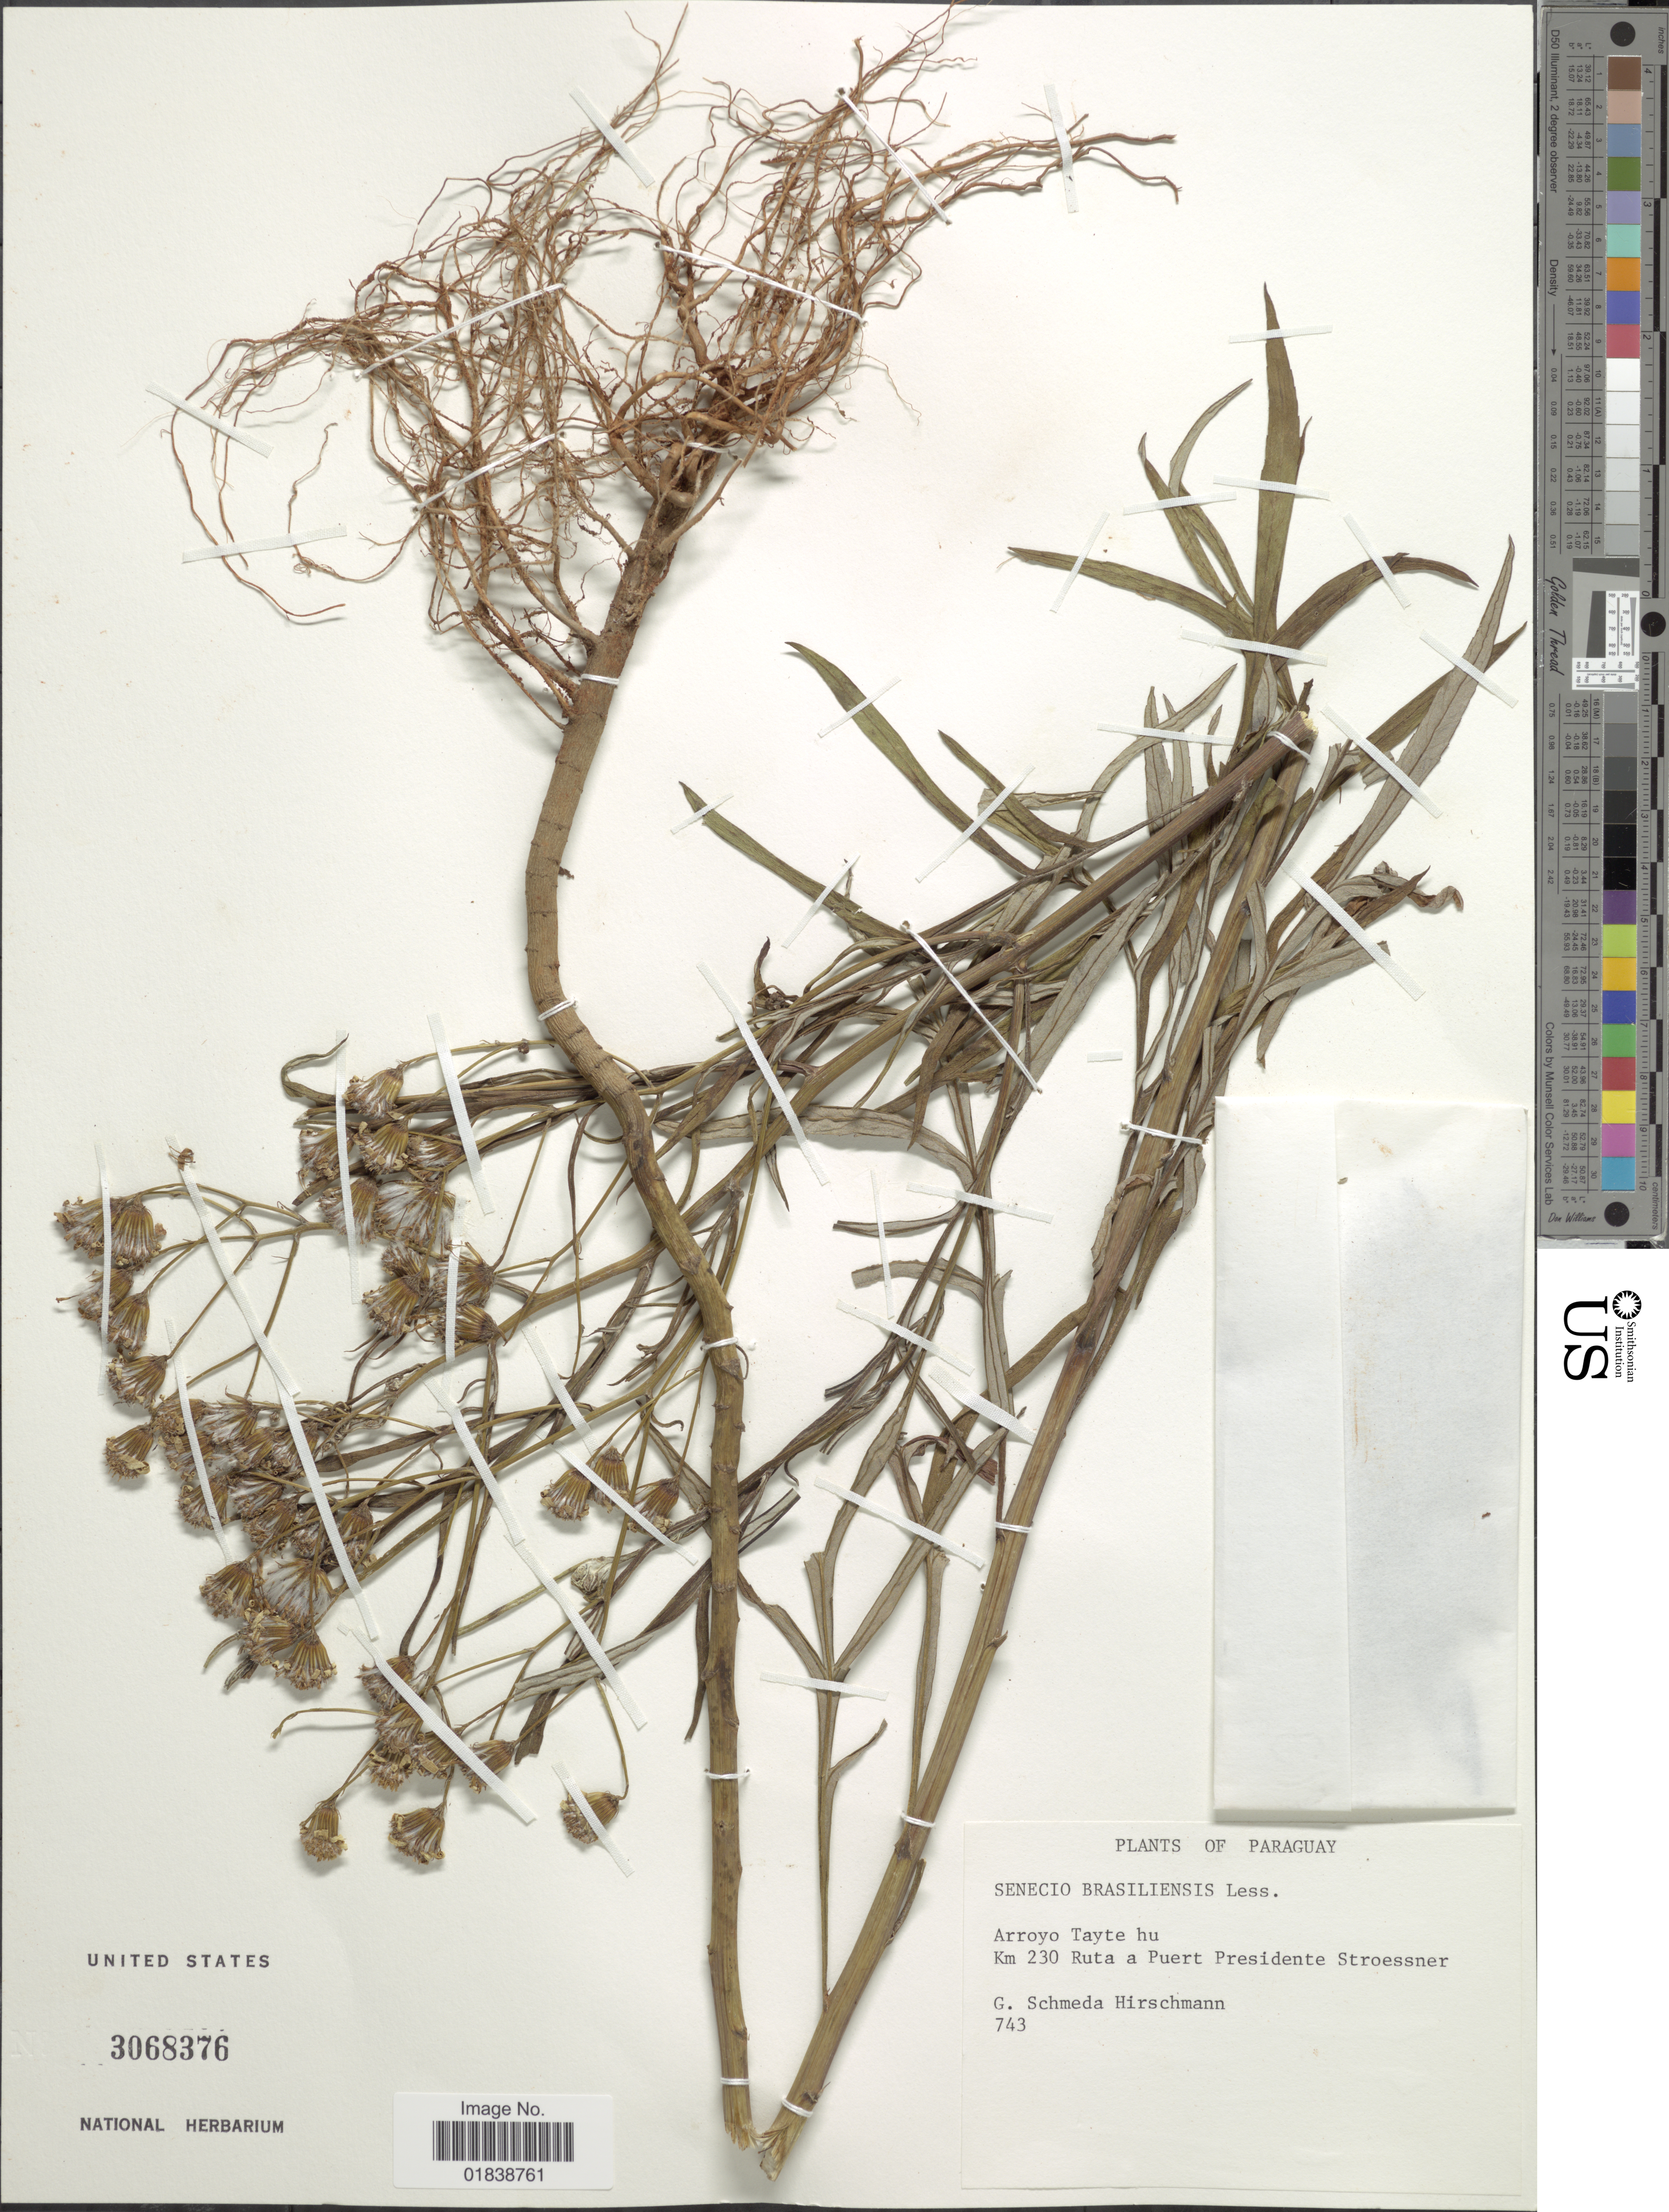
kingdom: Plantae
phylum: Tracheophyta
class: Magnoliopsida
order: Asterales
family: Asteraceae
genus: Senecio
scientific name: Senecio brasiliensis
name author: (Spreng.) Less.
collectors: G. Schmeda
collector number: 743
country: Paraguay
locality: Arroyo Tayte hu, km 230 Ruta a Puert Presidente Stroessner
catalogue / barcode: US 3068376